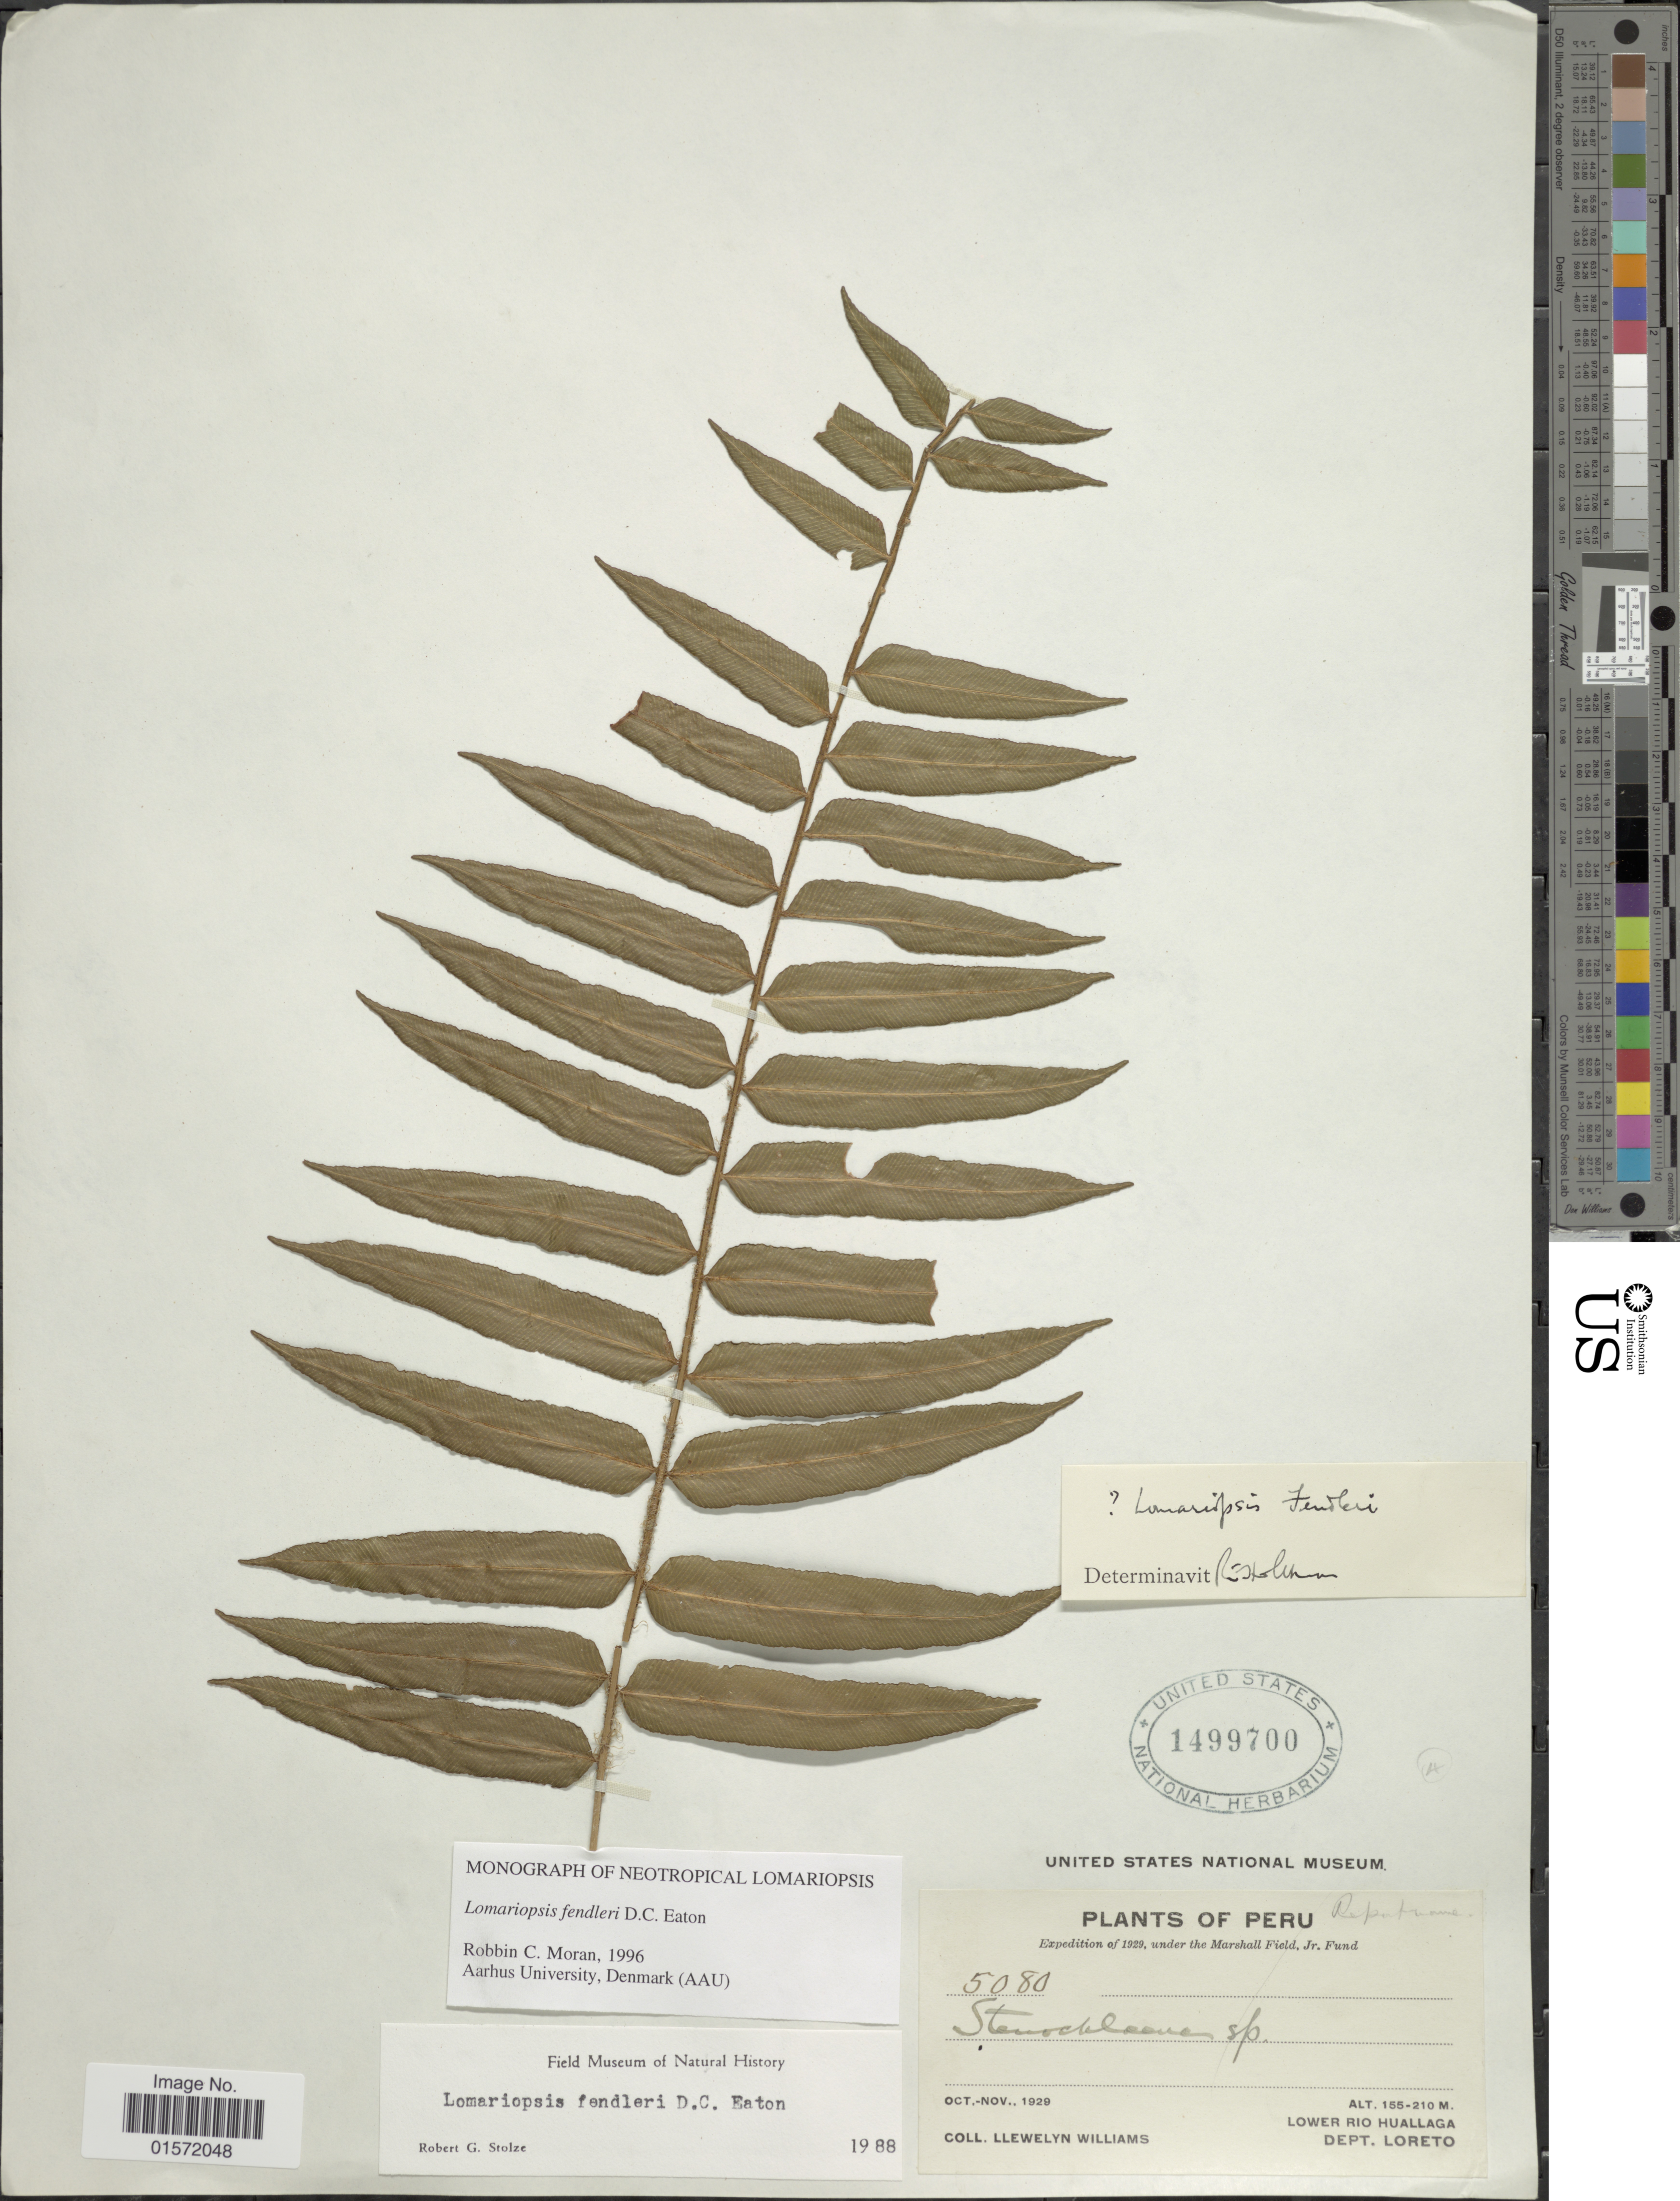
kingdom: Plantae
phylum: Tracheophyta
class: Polypodiopsida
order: Polypodiales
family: Lomariopsidaceae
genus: Lomariopsis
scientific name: Lomariopsis fendleri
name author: D.C. Eaton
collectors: Ll. Williams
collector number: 5080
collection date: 1929-10/1929-11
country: Peru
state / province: Loreto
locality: Lower Rio Huallaga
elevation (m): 155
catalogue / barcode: US 1499700